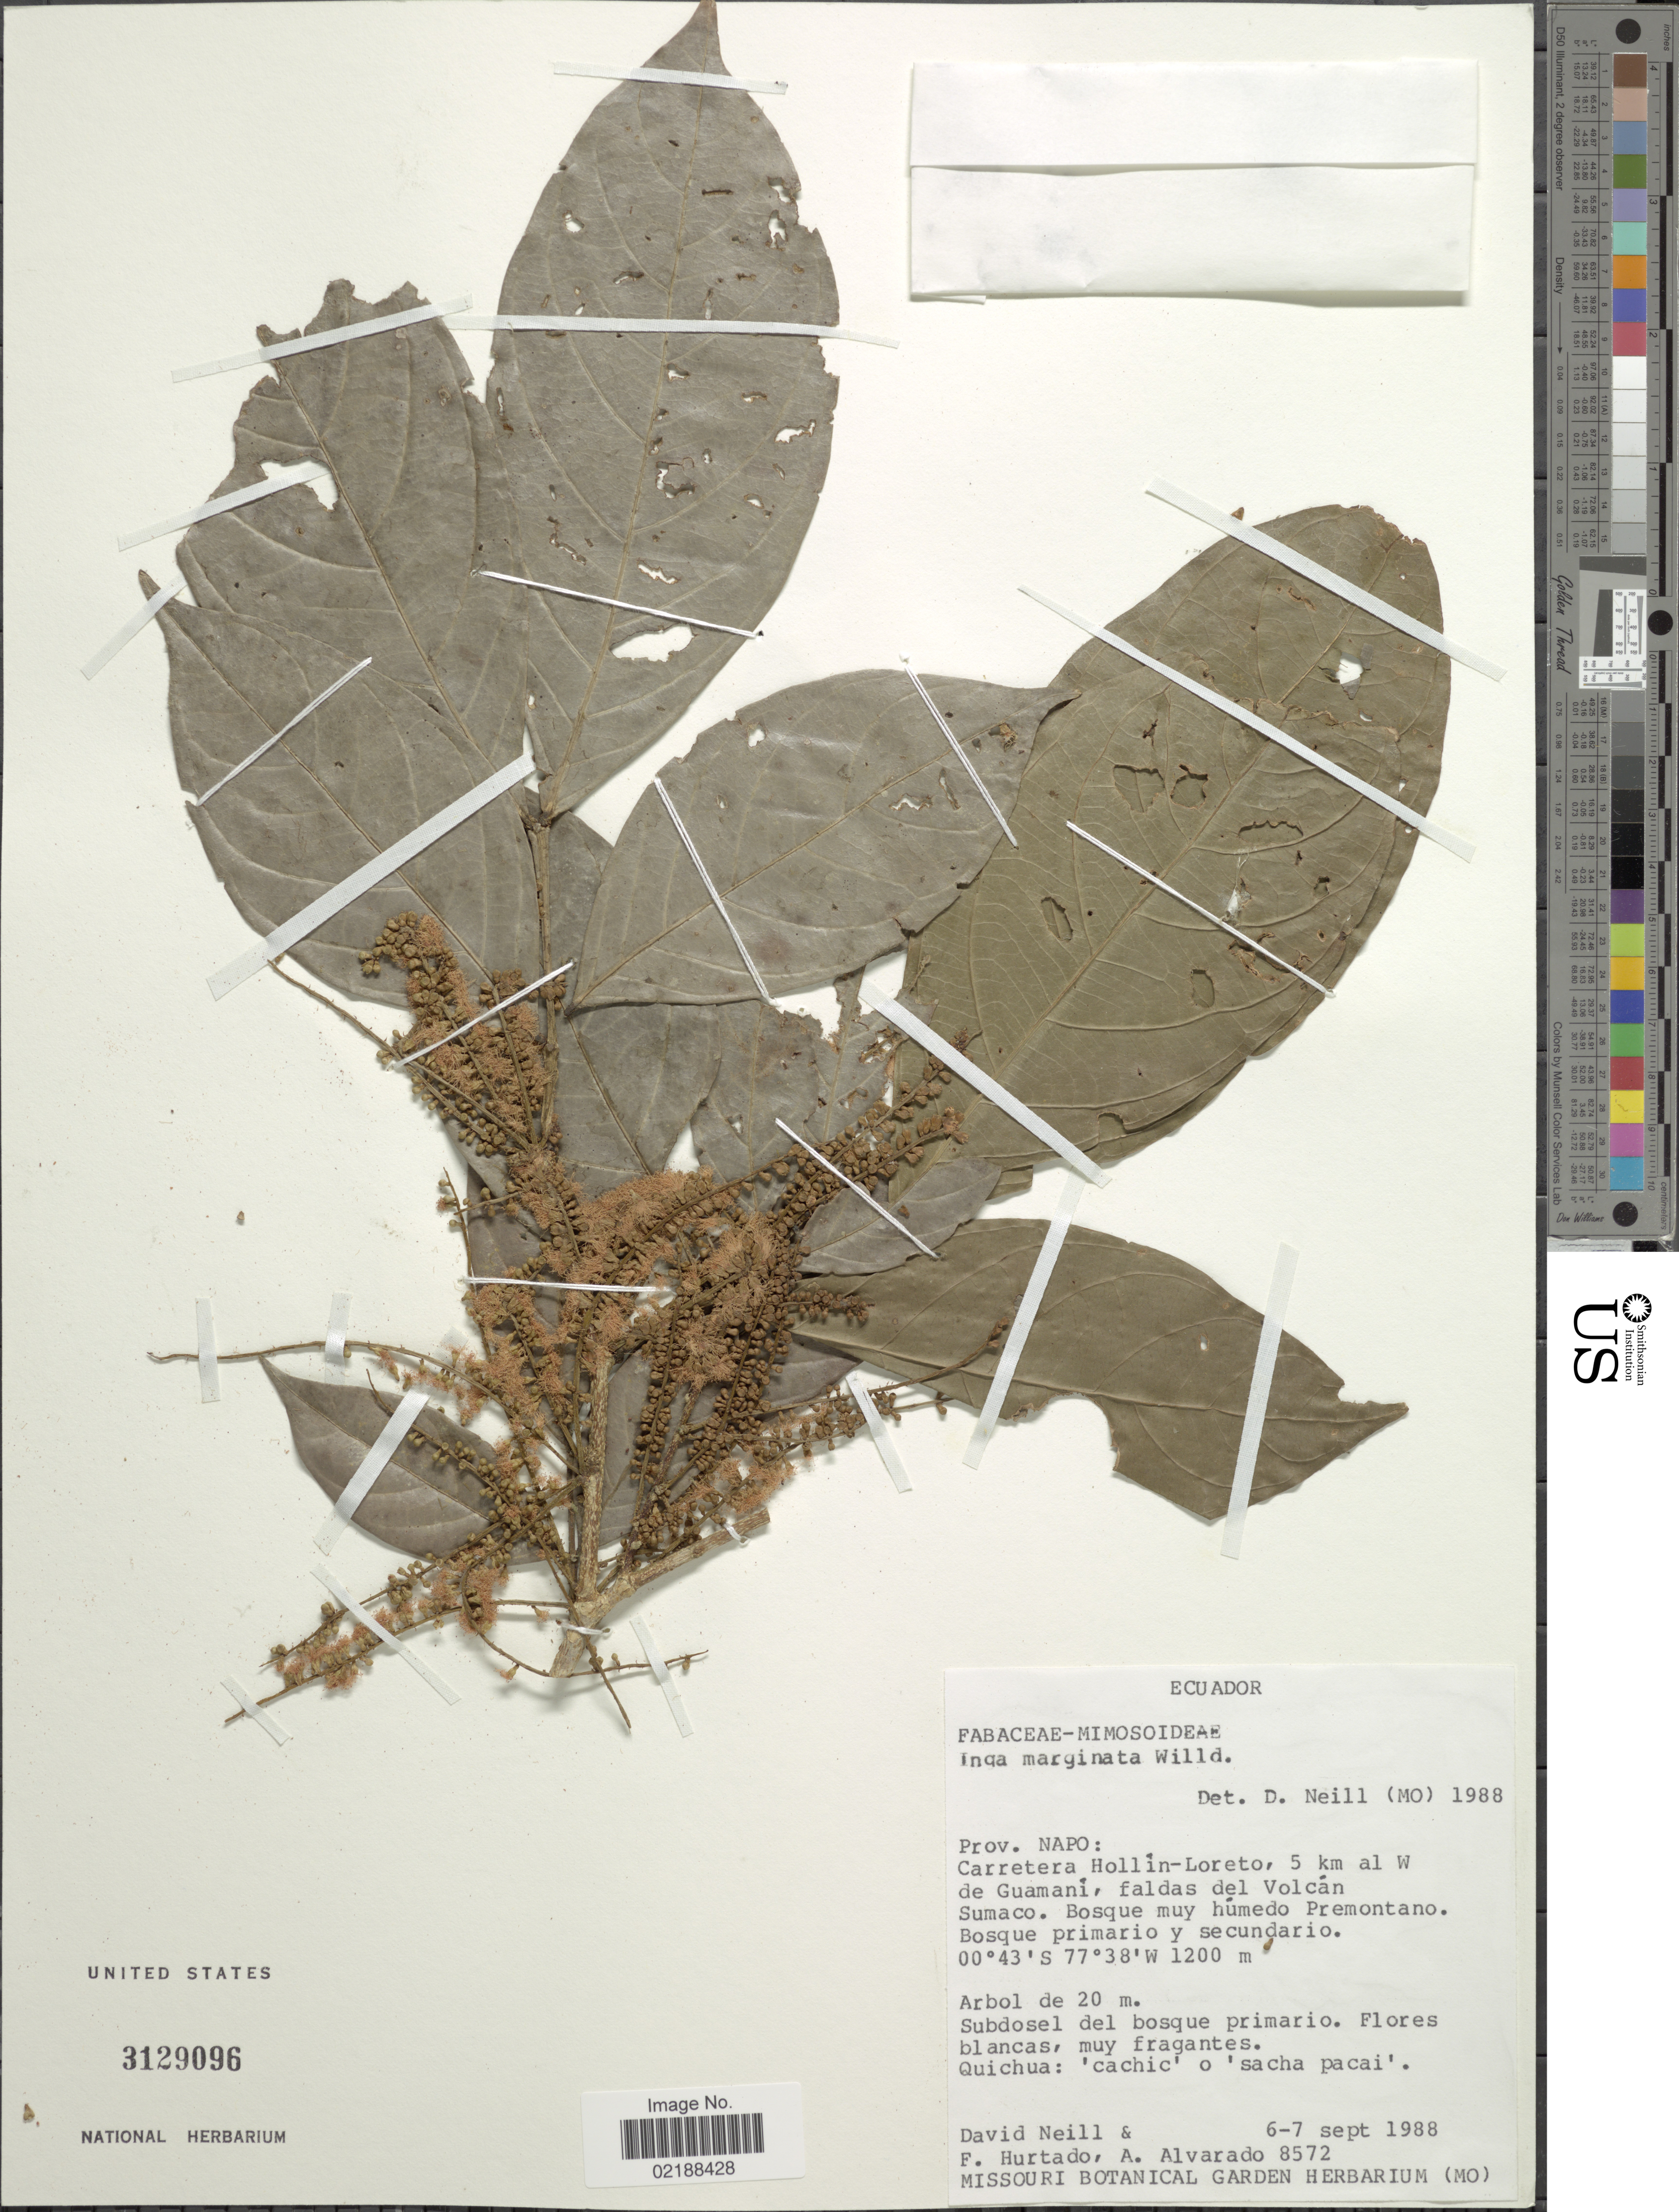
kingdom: Plantae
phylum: Tracheophyta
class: Magnoliopsida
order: Fabales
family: Fabaceae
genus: Inga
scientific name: Inga marginata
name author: Willd.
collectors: D. Neill, F. Hurtado & A. Alvarado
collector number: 8572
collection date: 1988-09-06/1988-09-07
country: Ecuador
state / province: Napo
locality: Carretera Hollín-Loreto, 5 km al W de Guamaní, faldas del Volcán Sumaco. Bosque muy húmedo Premontano. Bosque primario y secundario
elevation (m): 1200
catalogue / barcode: US 3129096